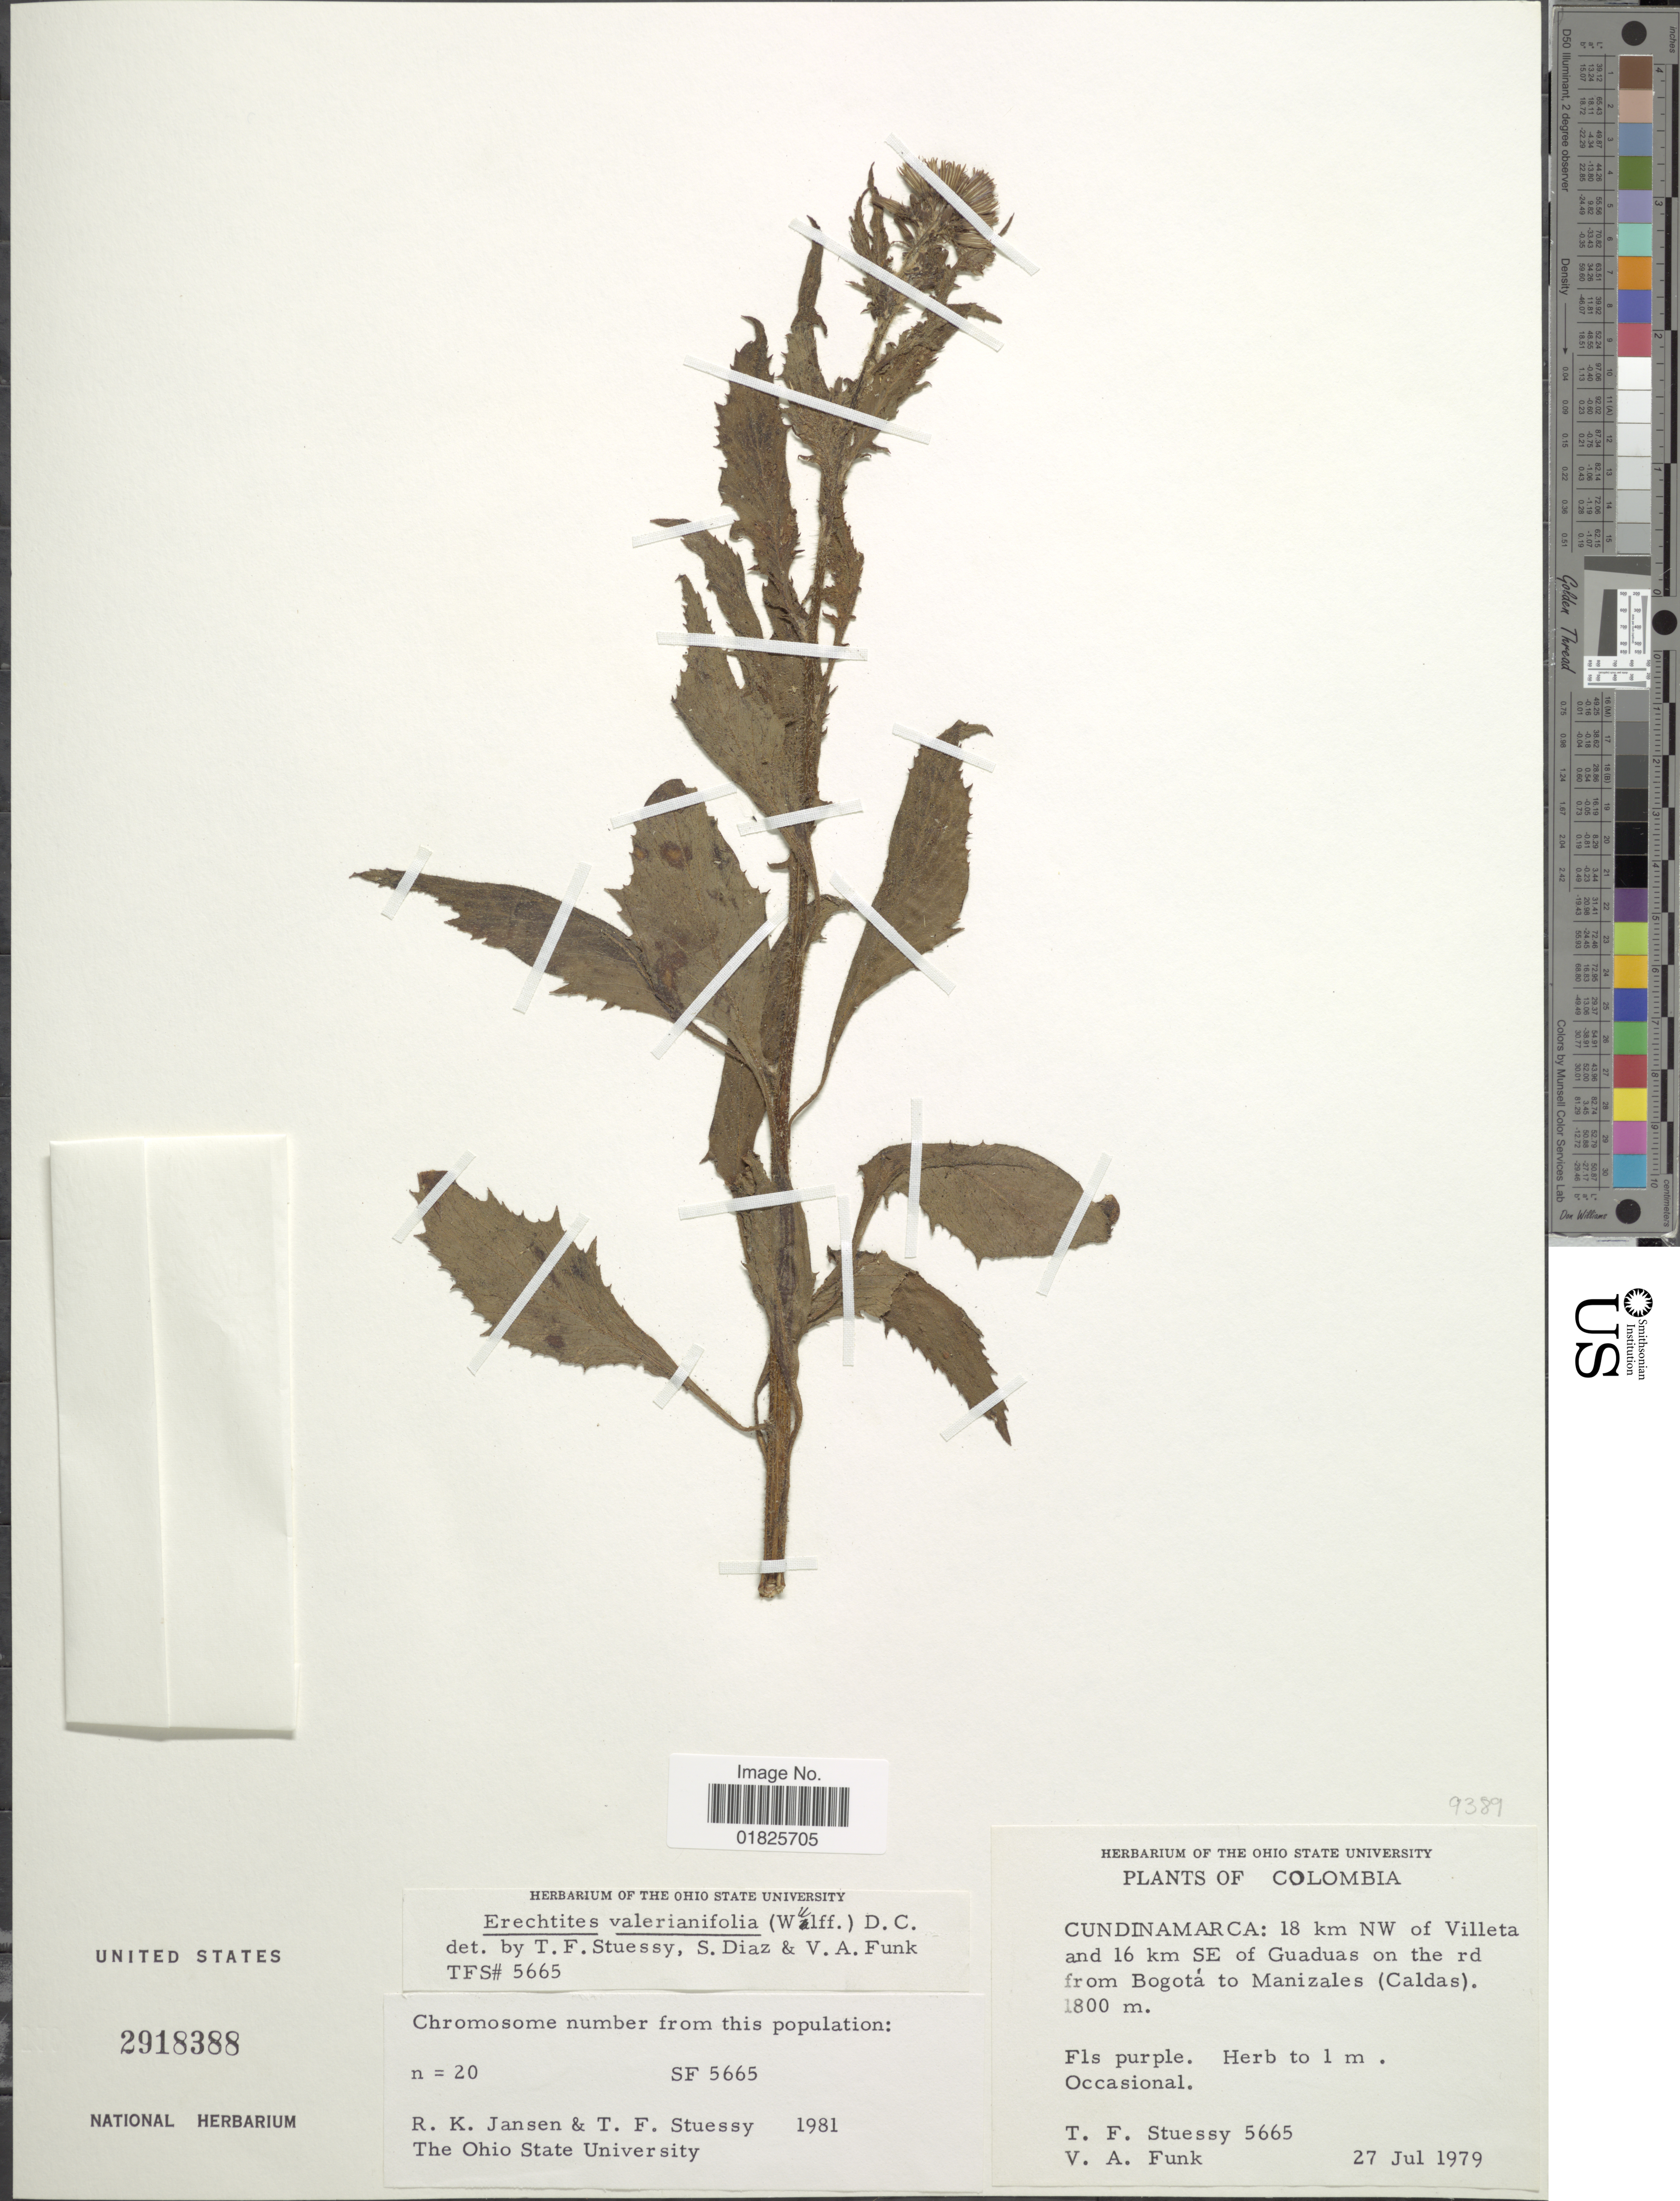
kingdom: Plantae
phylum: Tracheophyta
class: Magnoliopsida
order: Asterales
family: Asteraceae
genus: Erechtites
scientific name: Erechtites valerianifolius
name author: (Link ex Spreng.) DC.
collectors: T. Steussy & V. Funk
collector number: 5665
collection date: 1979-07-27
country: Colombia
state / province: Cundinamarca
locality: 18 km NW of Villeta and 16 km SE of Guaduas on the rd from Bogota to manizales (Caldas)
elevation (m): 1800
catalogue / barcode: US 2918388